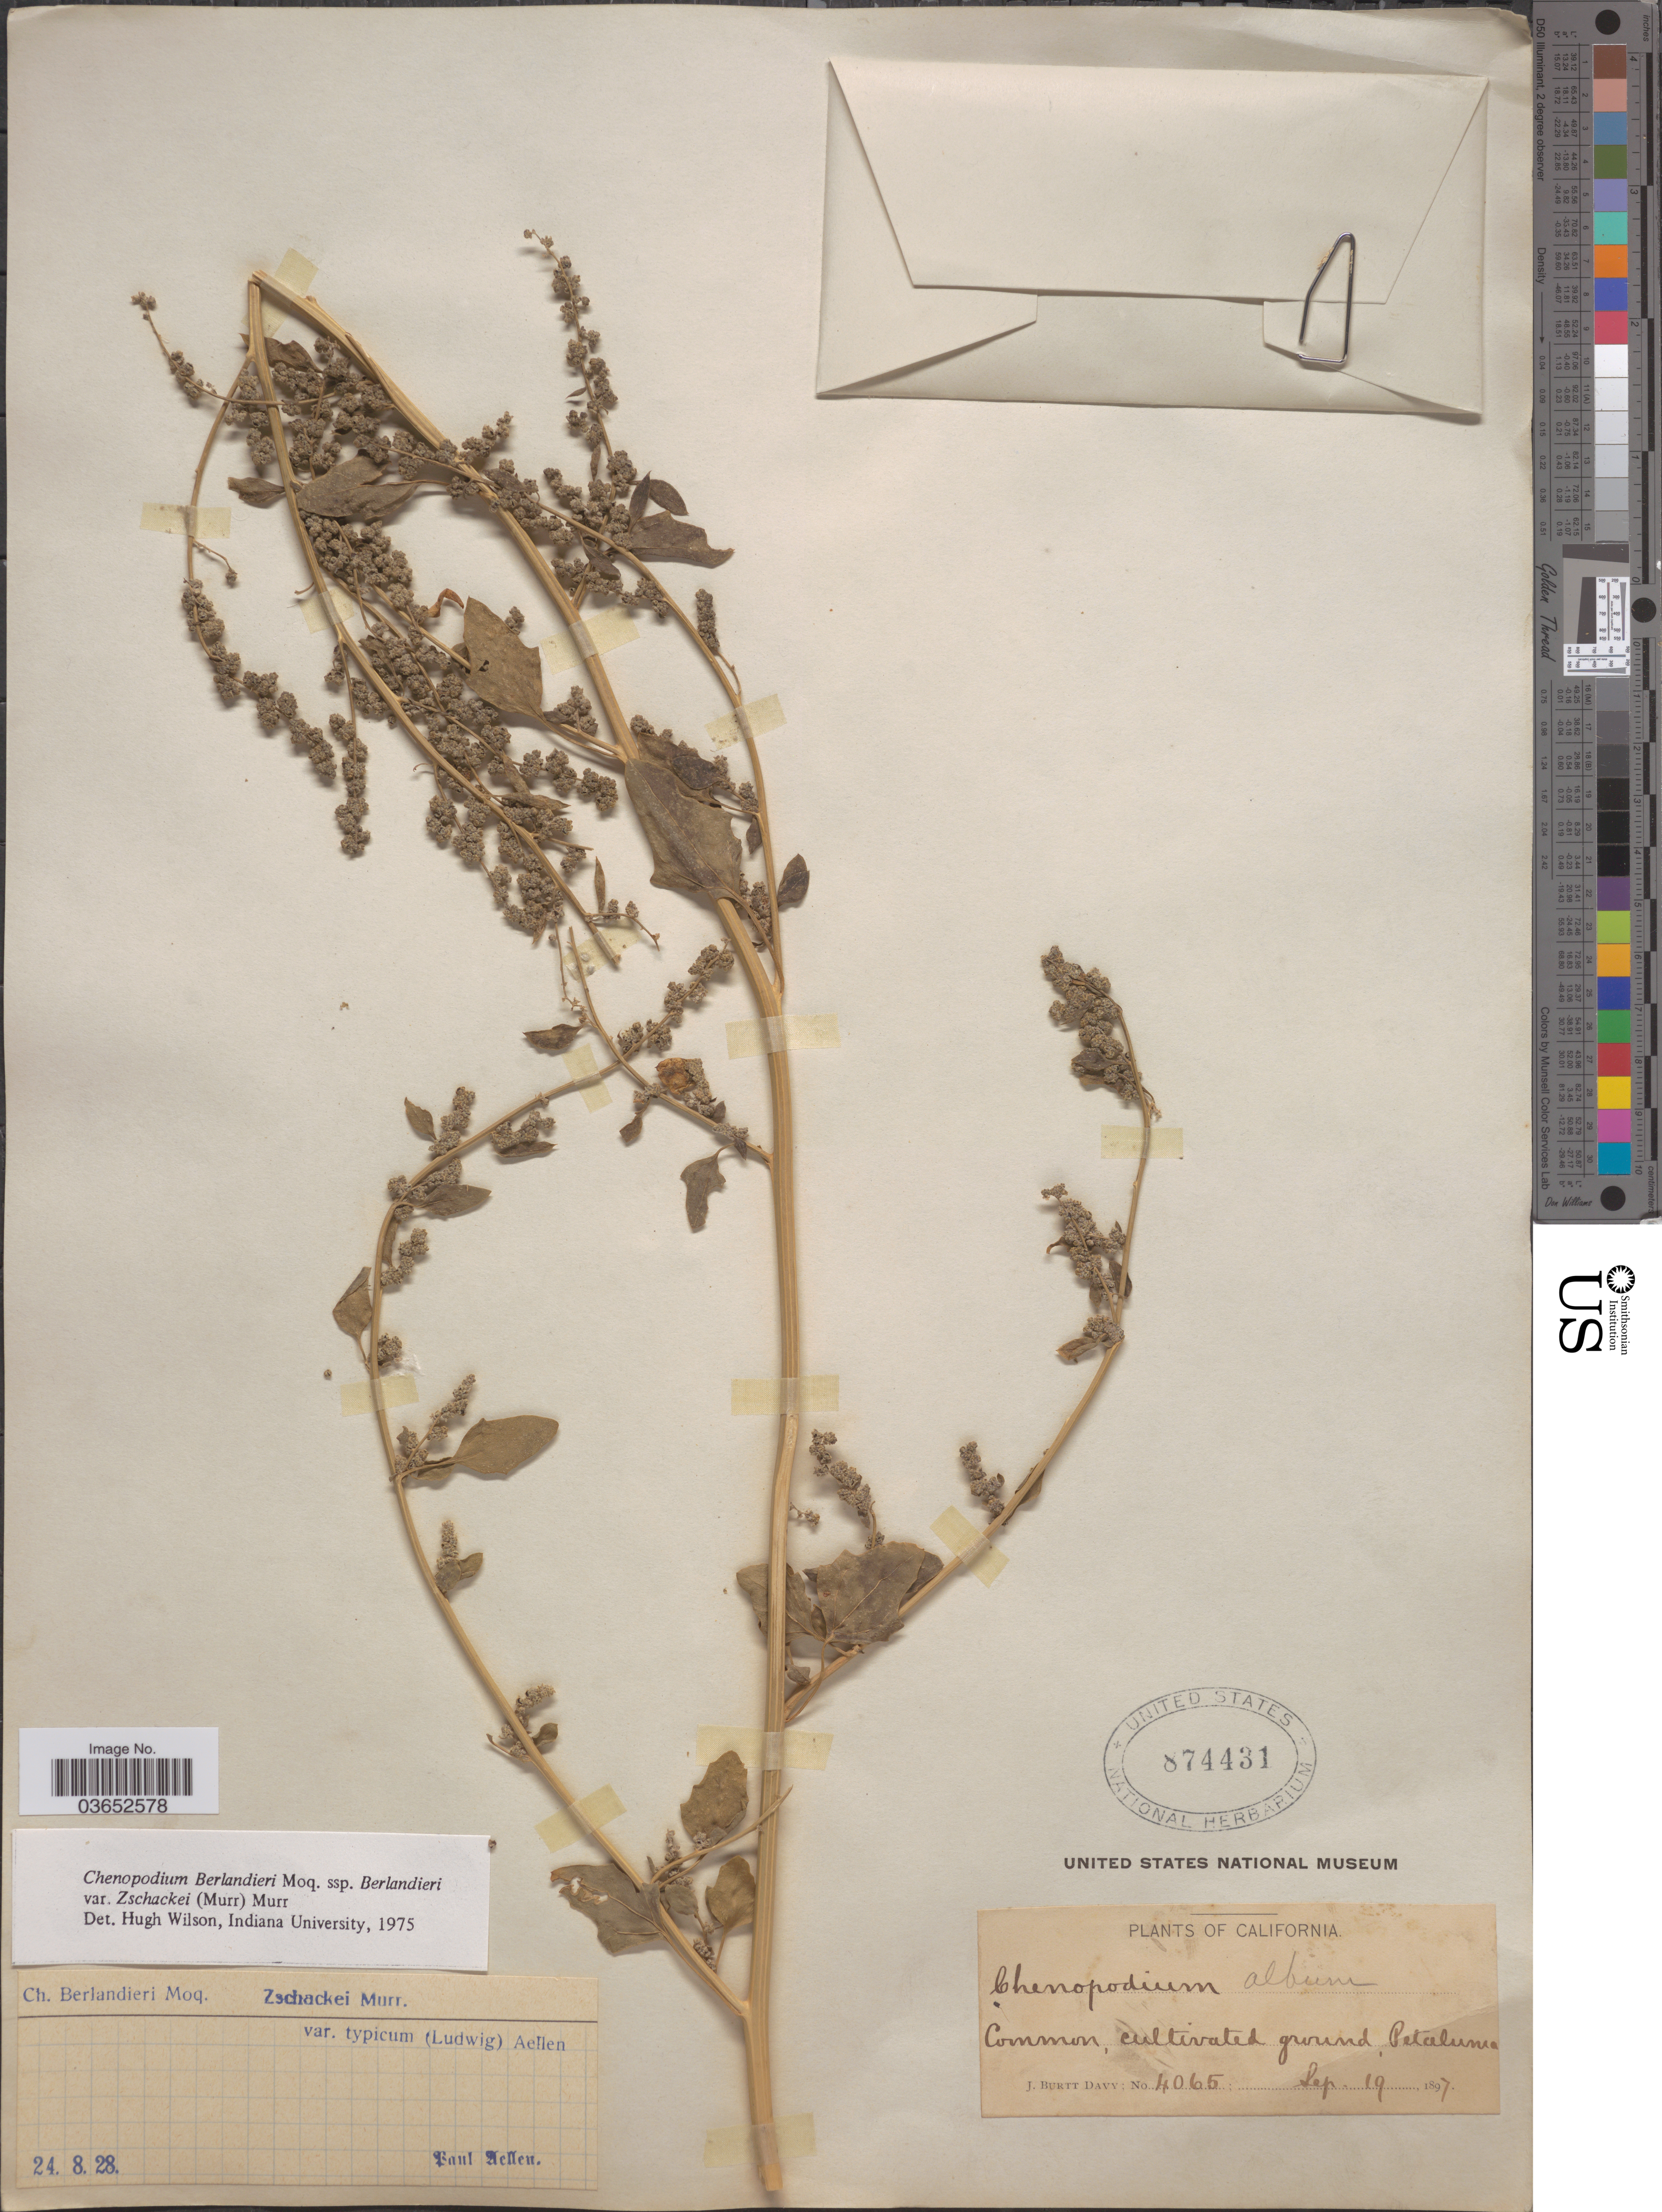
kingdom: Plantae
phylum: Tracheophyta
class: Magnoliopsida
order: Caryophyllales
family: Amaranthaceae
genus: Chenopodium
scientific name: Chenopodium berlandieri var. typicum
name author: A. Ludw. ex Graebn.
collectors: J. Burtt Davy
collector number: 4065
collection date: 1897-09-19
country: United States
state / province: California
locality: Cultivated ground, Petaluma.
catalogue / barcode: US 874431